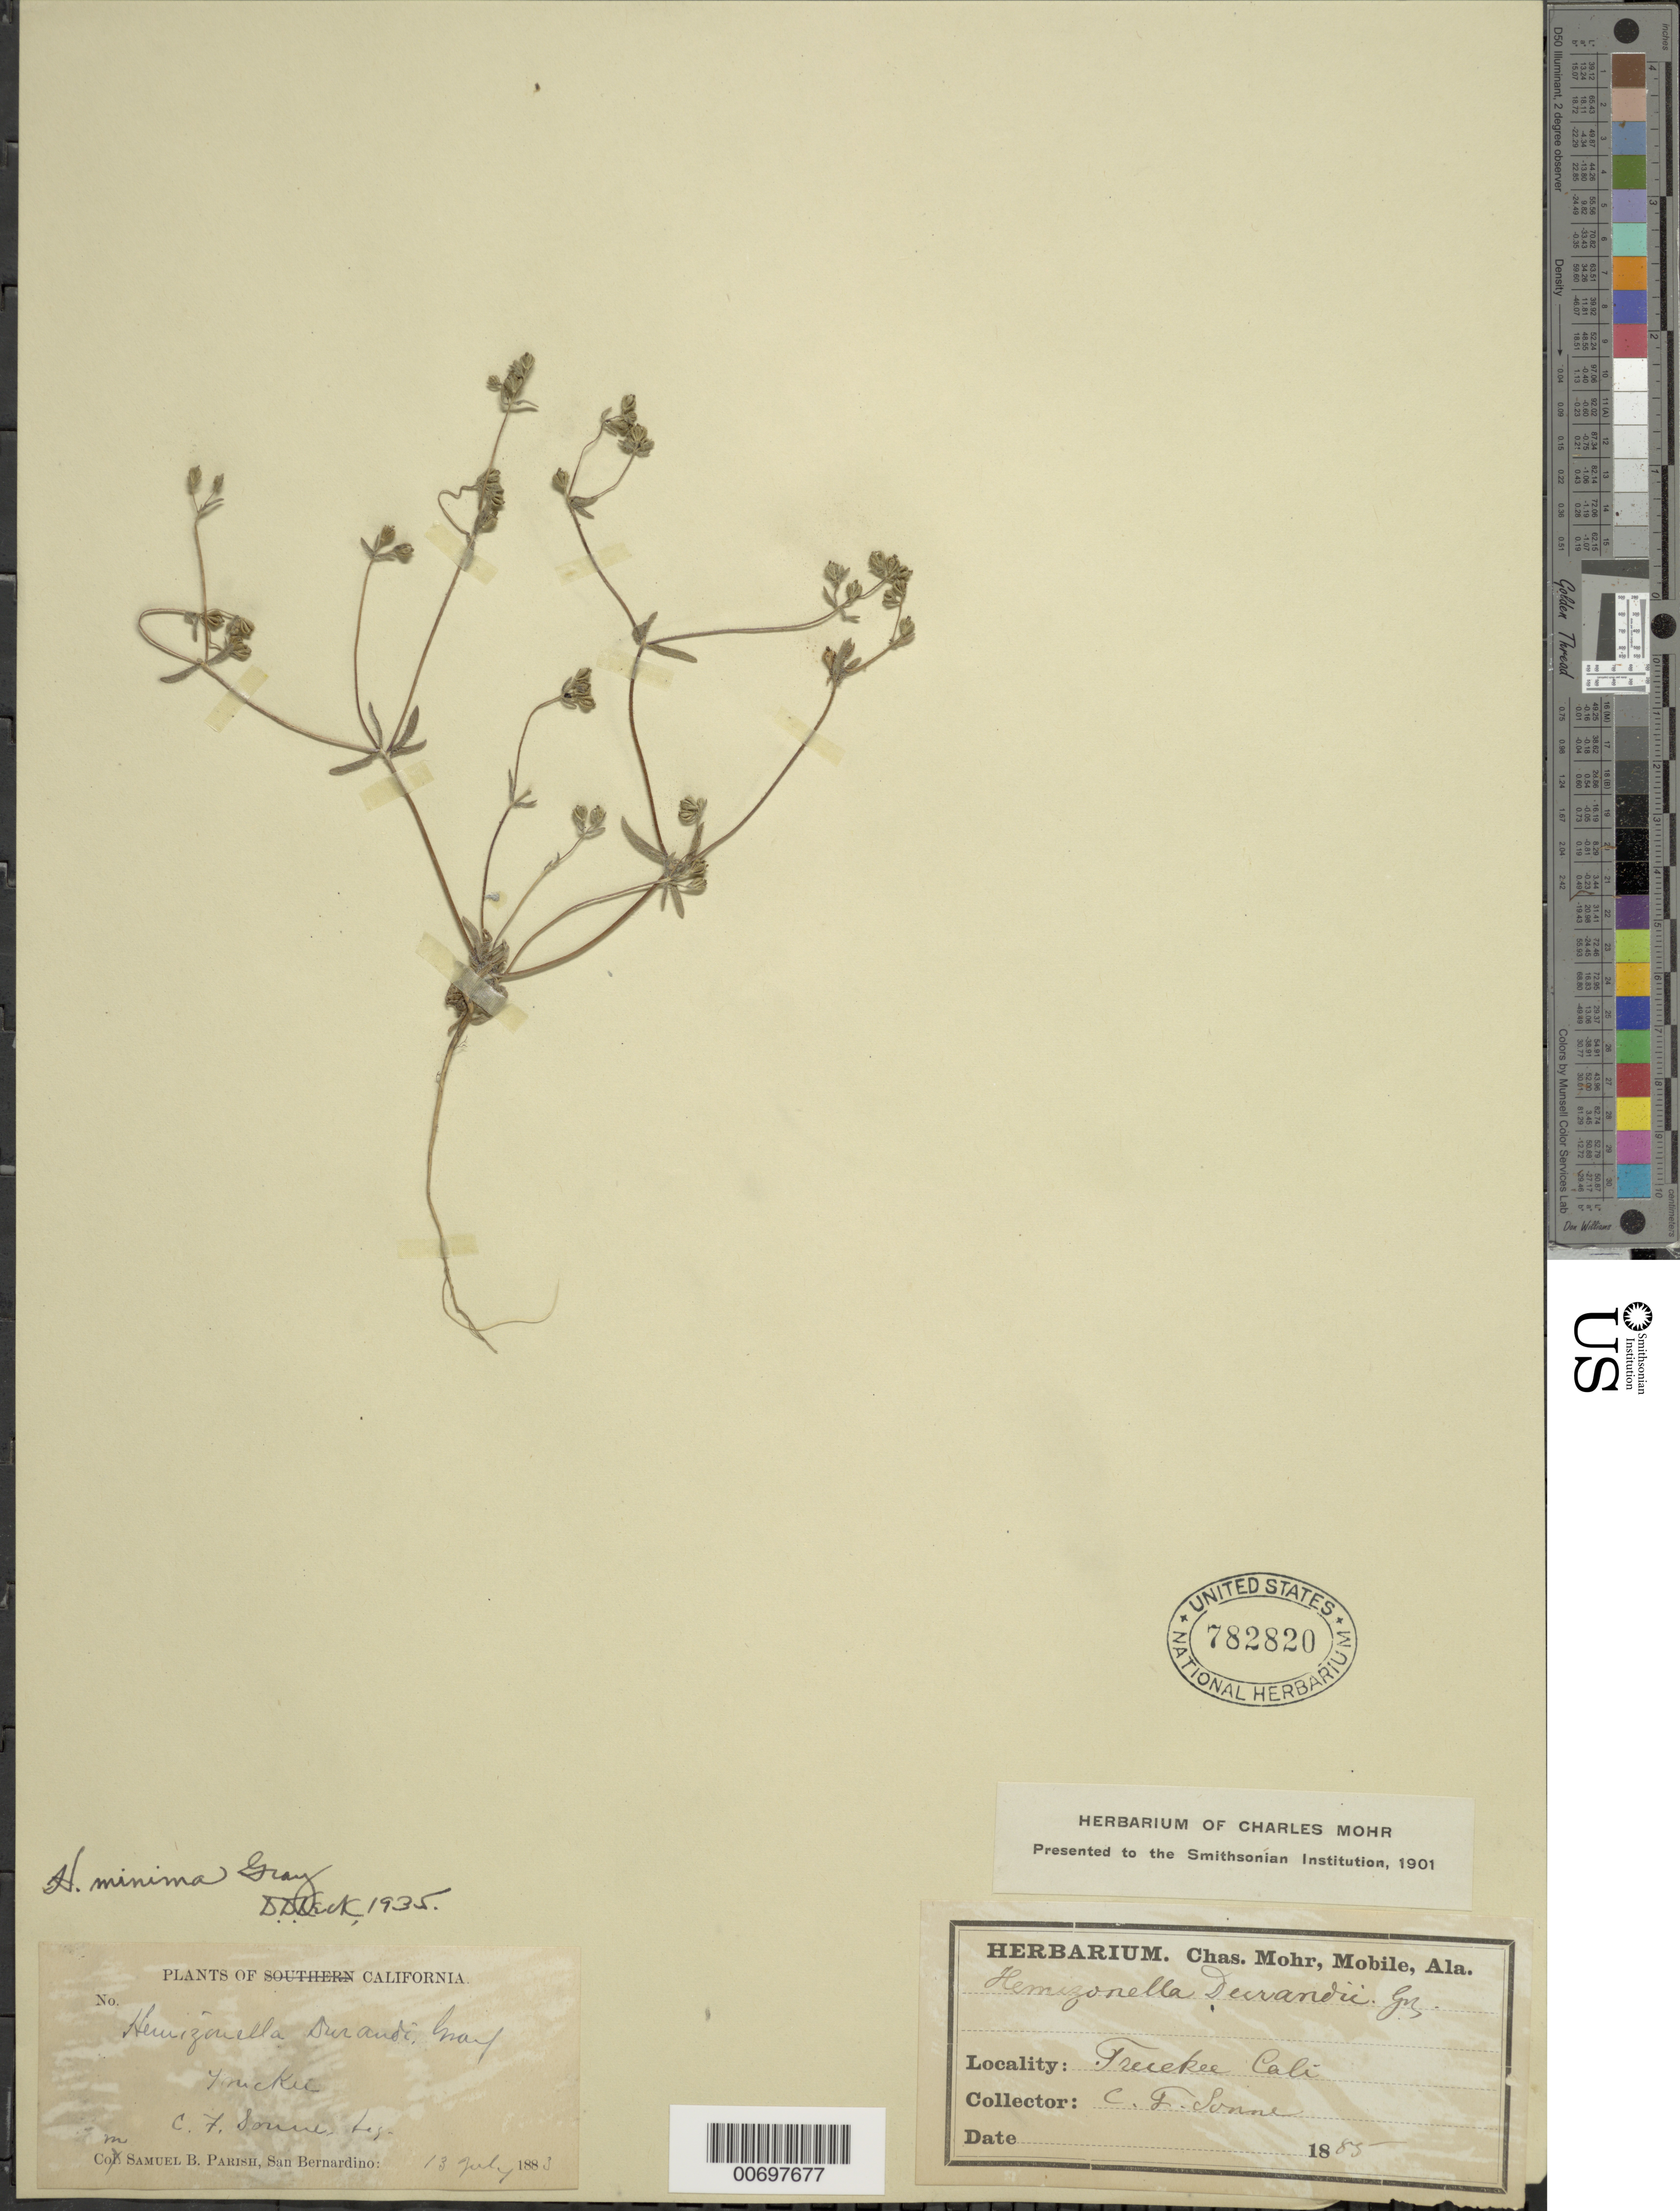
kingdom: Plantae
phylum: Tracheophyta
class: Magnoliopsida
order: Asterales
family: Asteraceae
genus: Hemizonella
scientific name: Hemizonella minima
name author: (A. Gray) A. Gray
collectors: C. Sonne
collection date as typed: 13 Jul 1883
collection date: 1883-07-13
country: United States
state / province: California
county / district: Nevada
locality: Truckee.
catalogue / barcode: US 782820